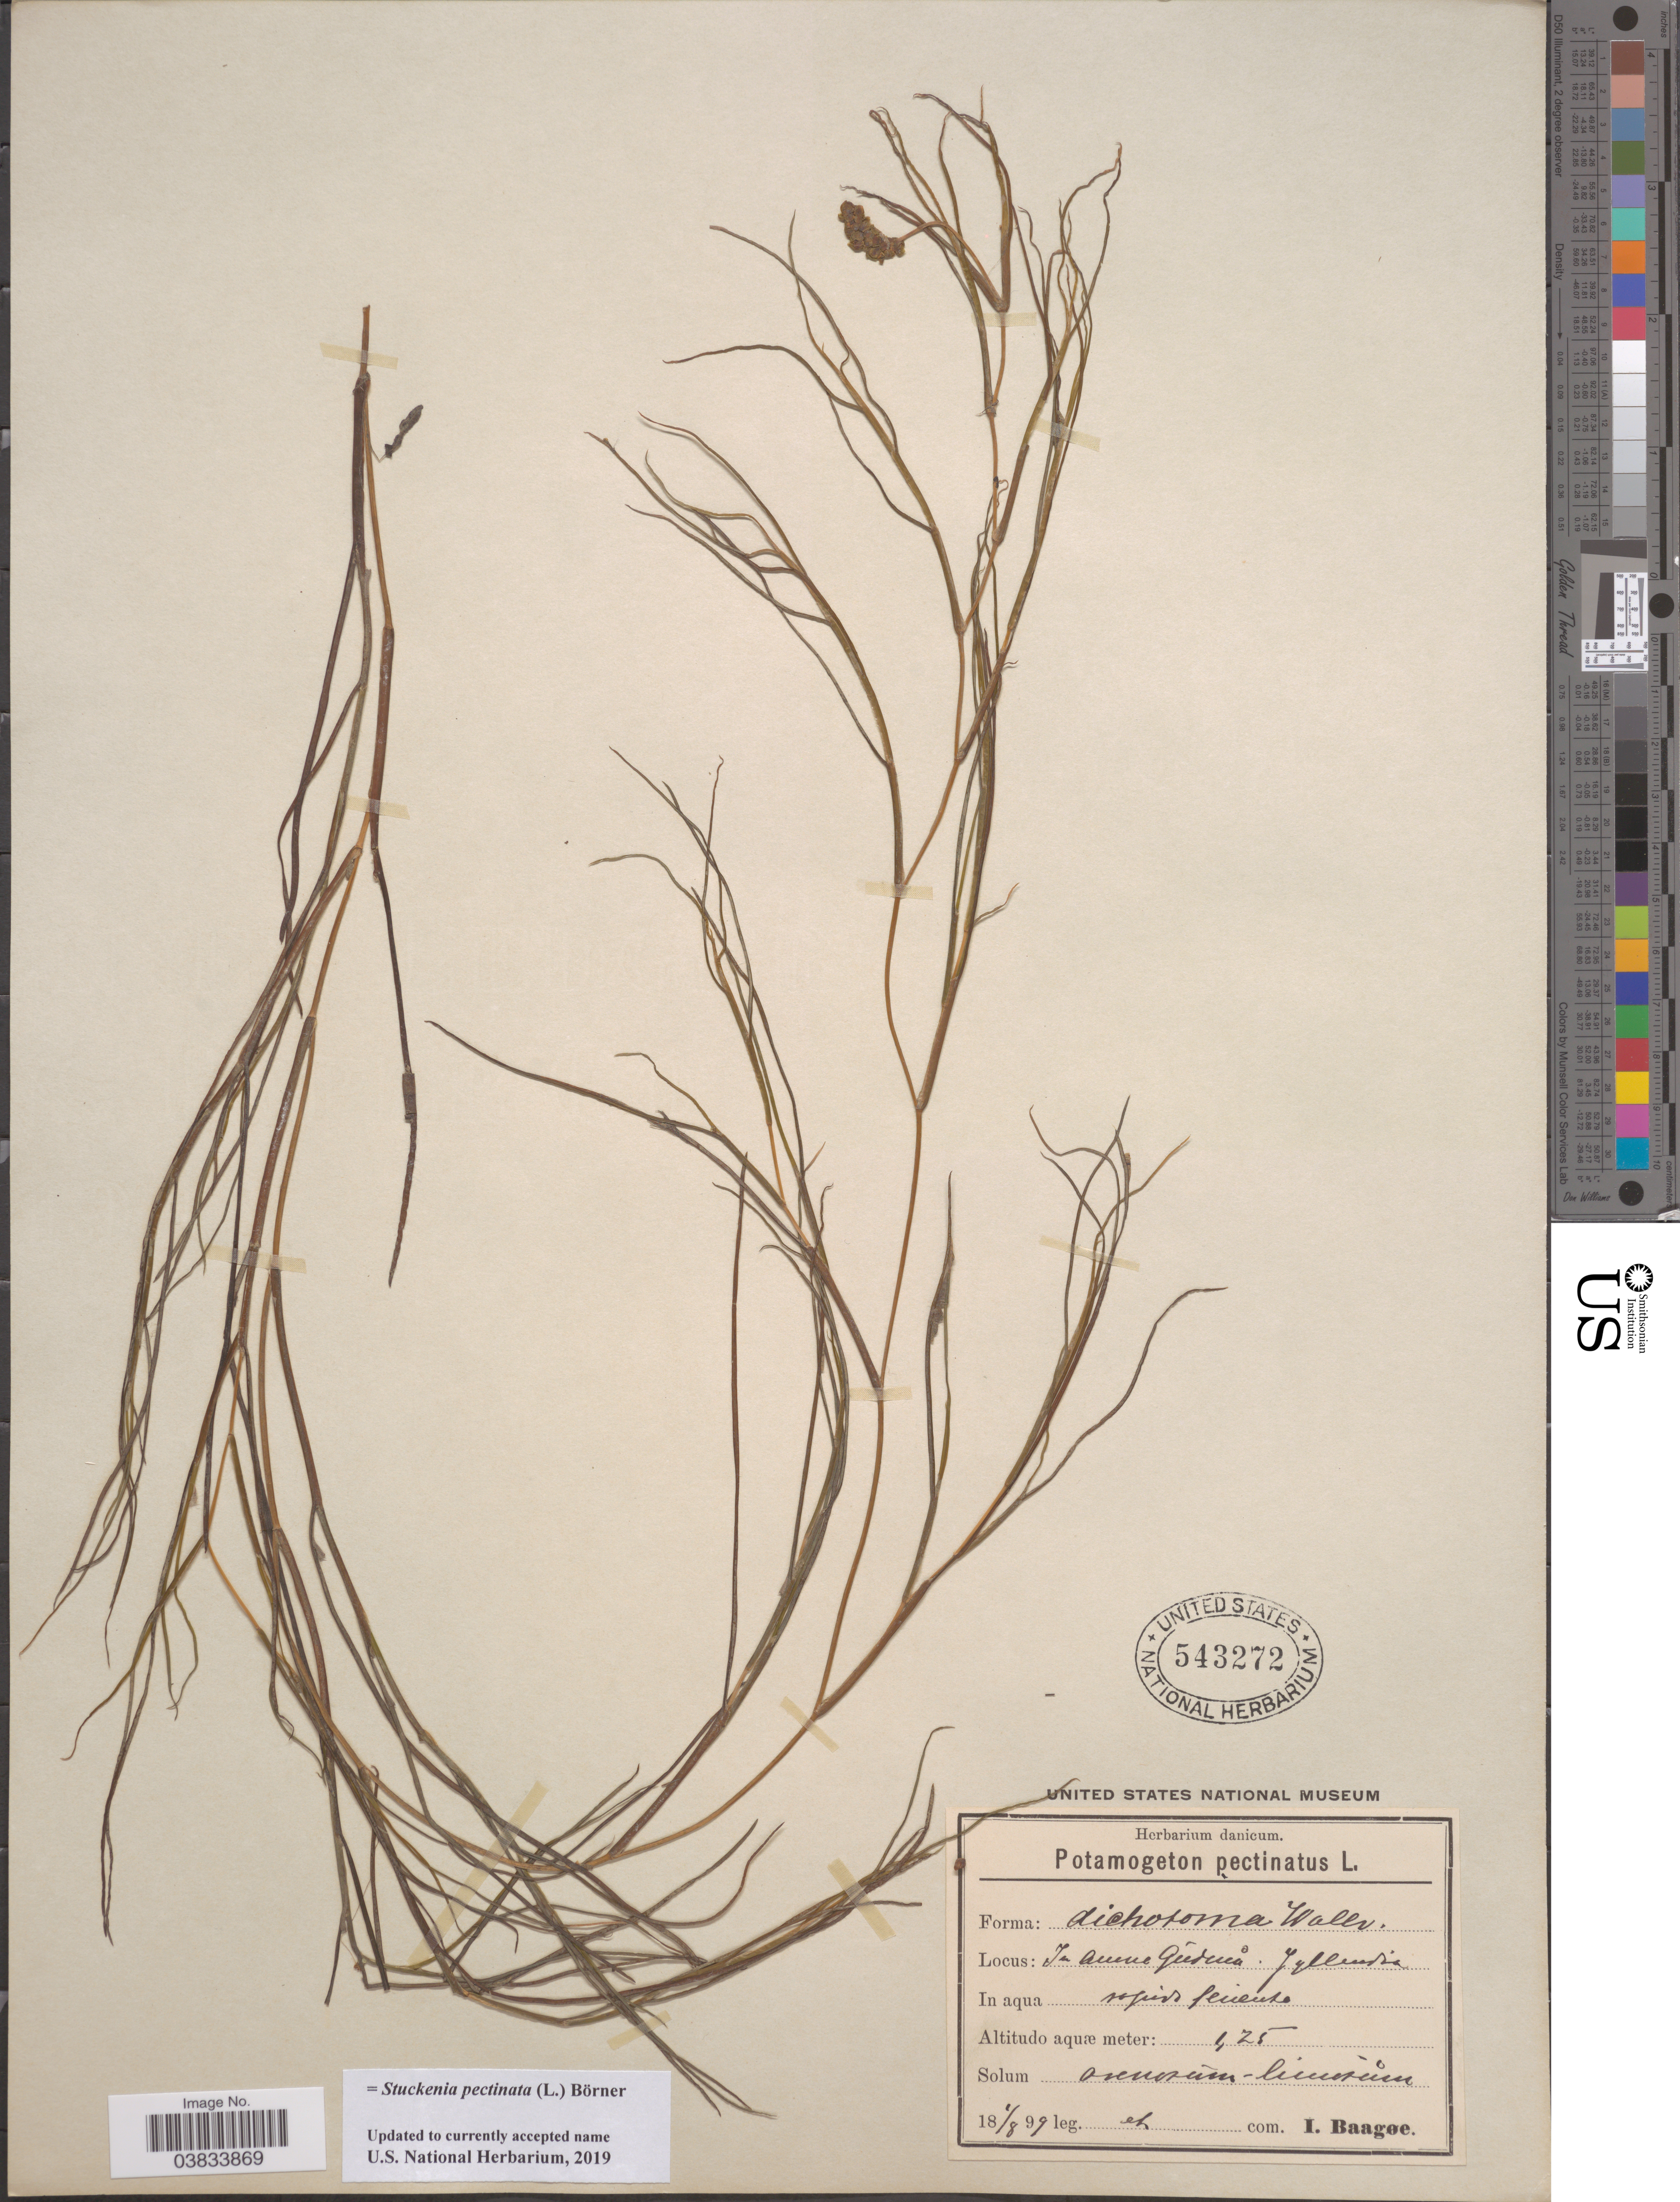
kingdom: Plantae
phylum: Tracheophyta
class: Liliopsida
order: Alismatales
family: Potamogetonaceae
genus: Stuckenia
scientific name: Stuckenia pectinata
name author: (L.) Börner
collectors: I. Baagøe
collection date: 1899-08-01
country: Denmark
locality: In auene Gudenå. Jyllandia.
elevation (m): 1.25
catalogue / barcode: US 543272